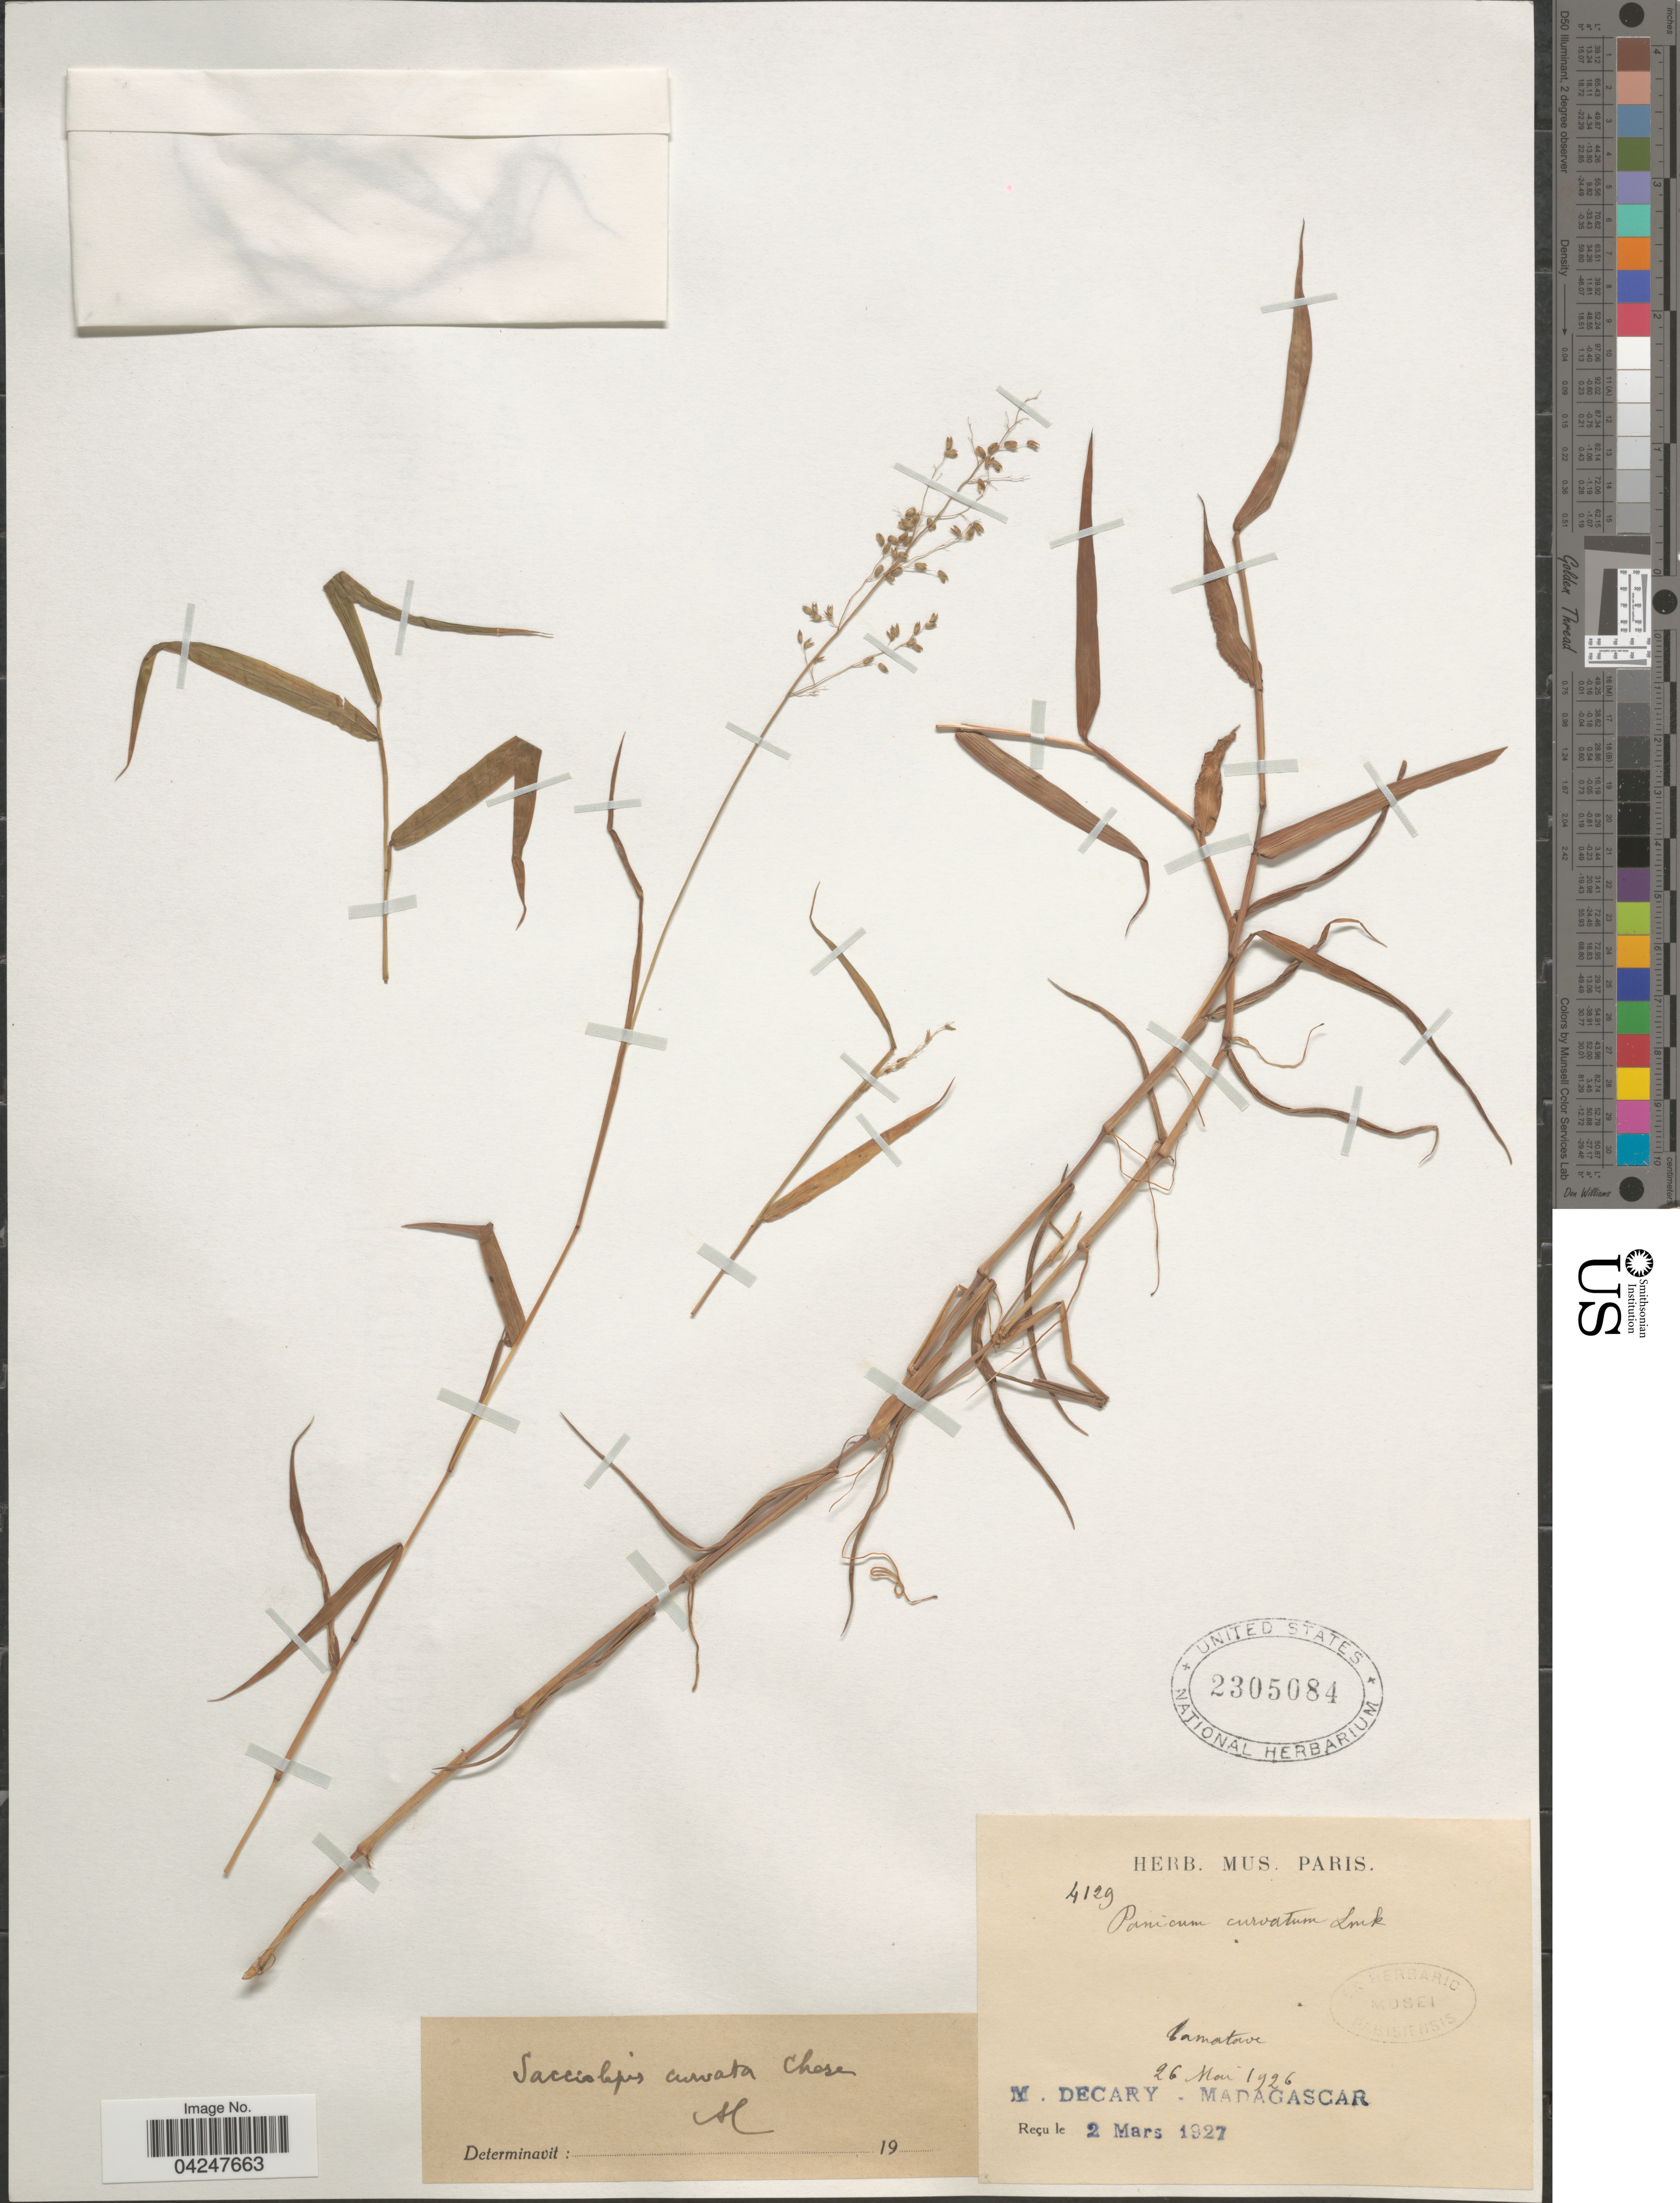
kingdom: Plantae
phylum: Tracheophyta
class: Liliopsida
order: Poales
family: Poaceae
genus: Sacciolepis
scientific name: Sacciolepis curvata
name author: (L.) Chase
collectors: R. Decary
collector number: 4129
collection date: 1926-05-26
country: Madagascar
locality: Tamatave.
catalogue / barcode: US 2305084